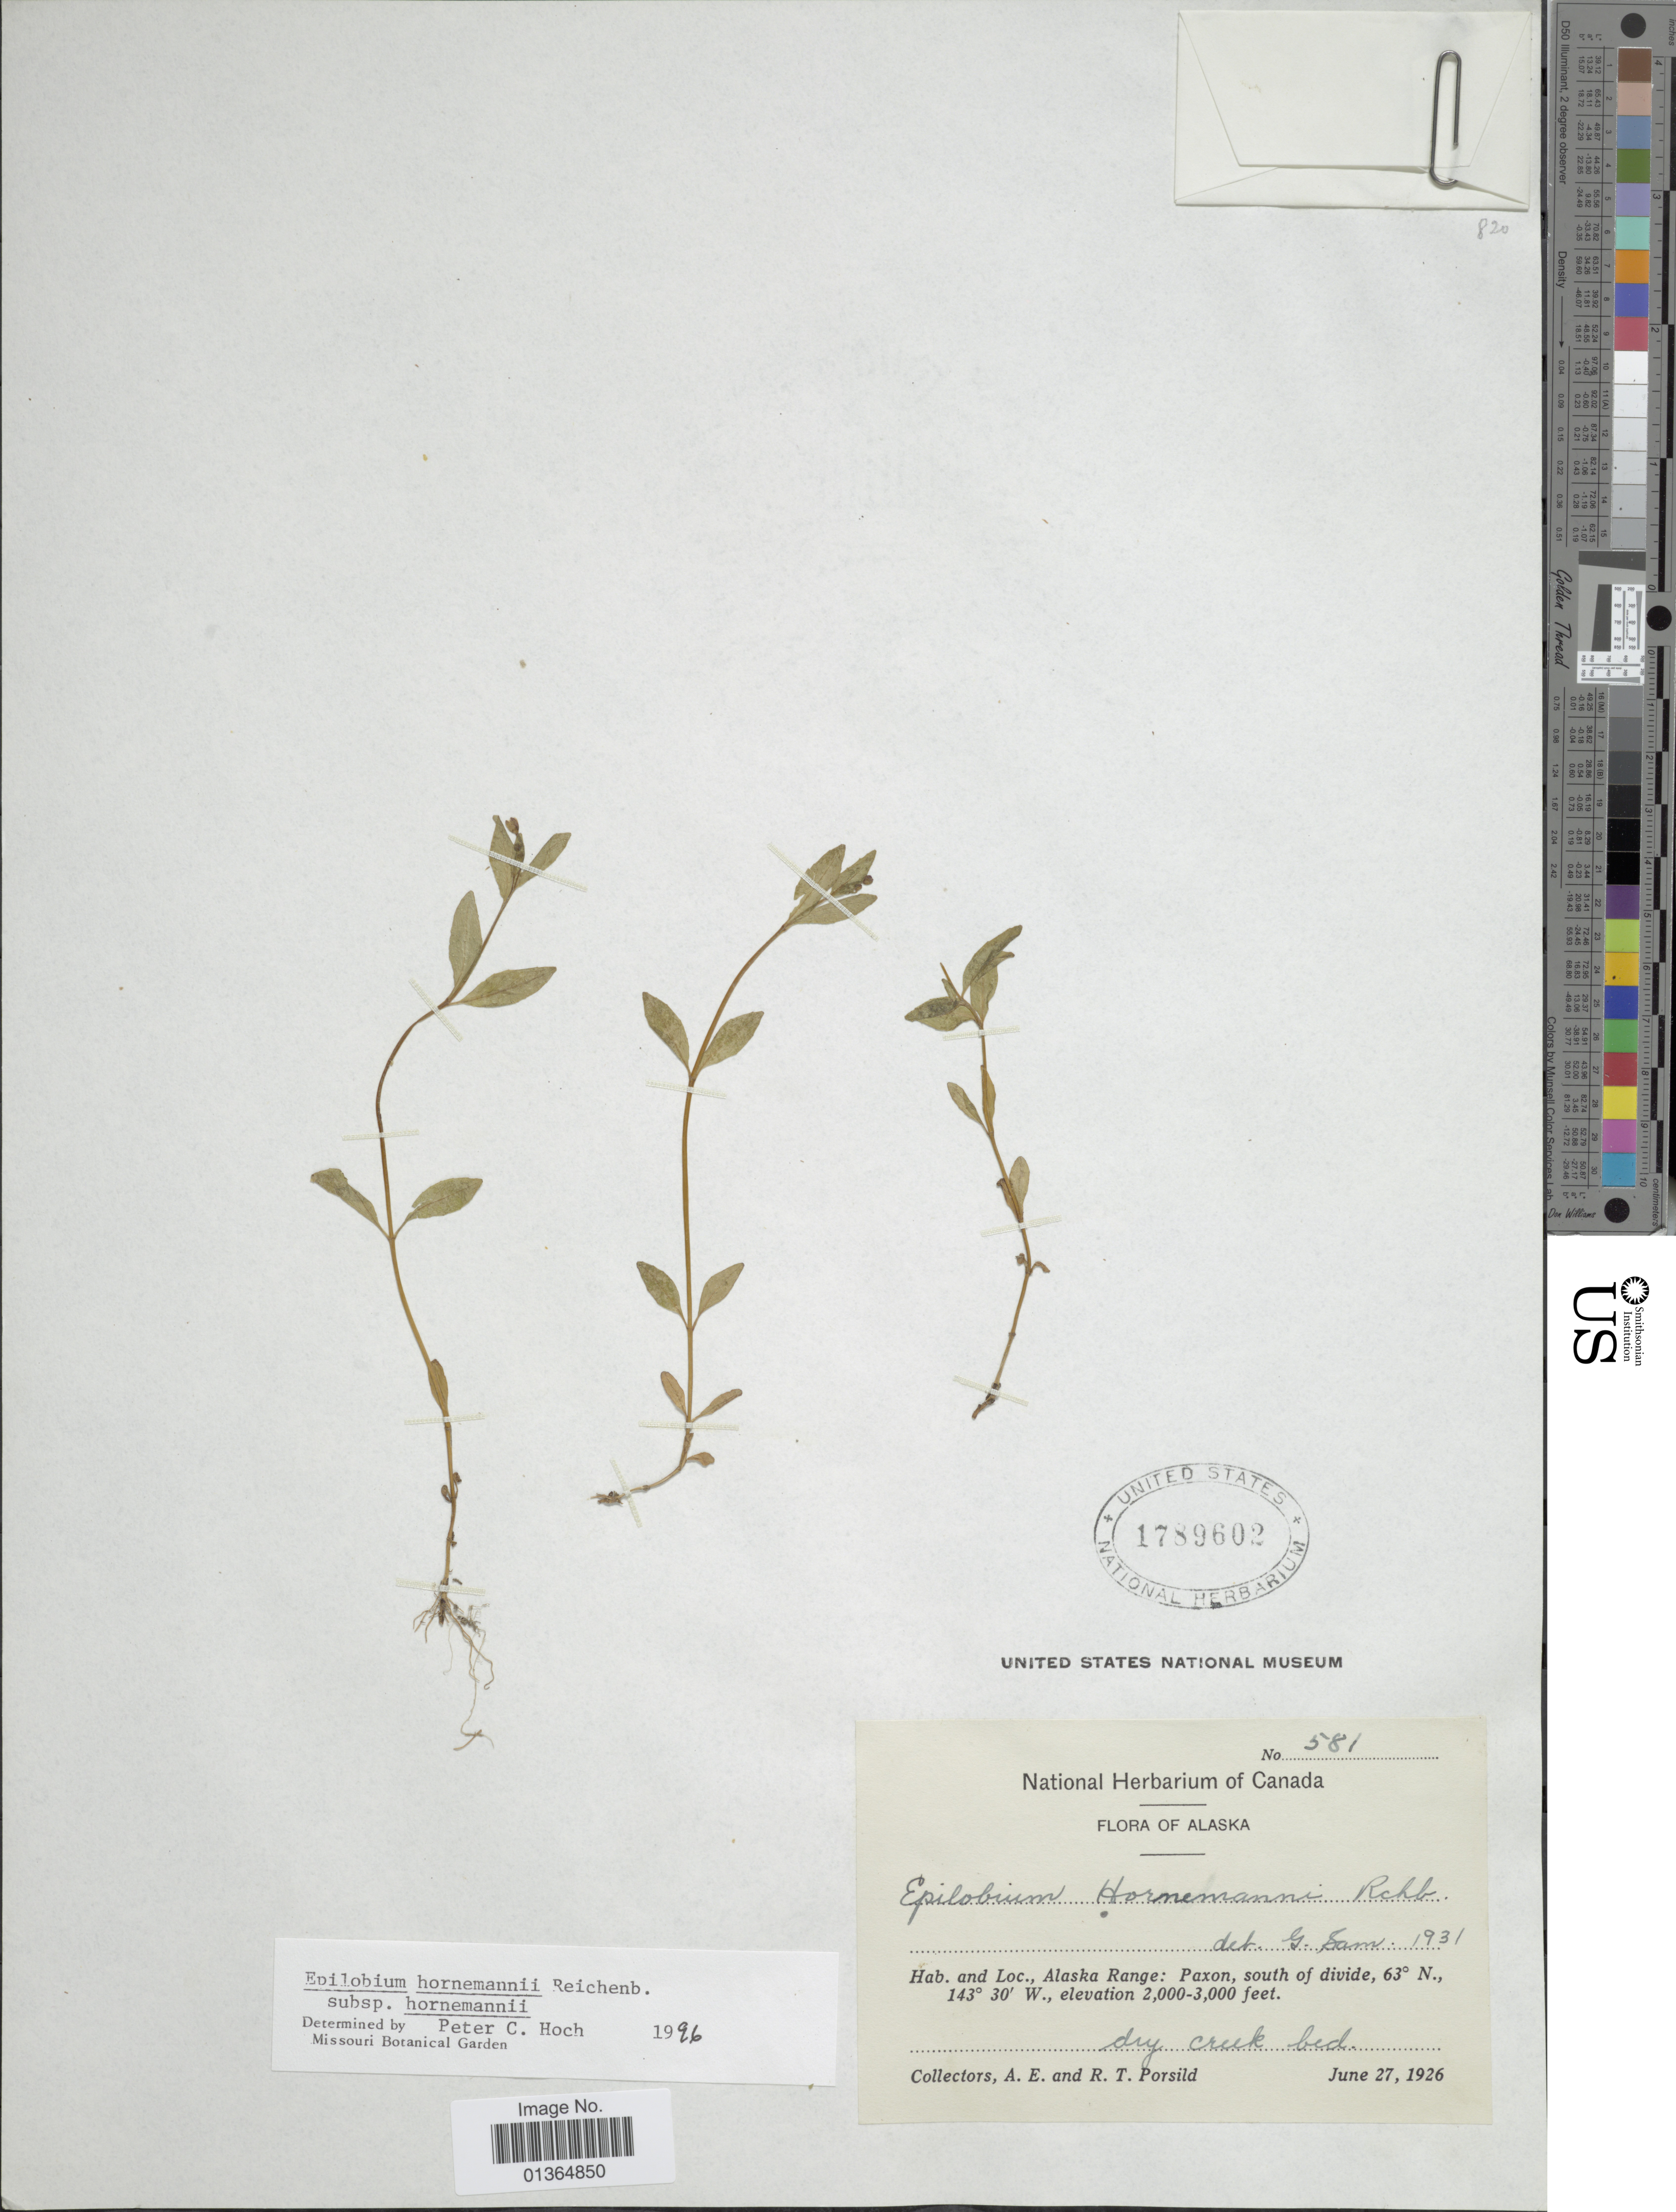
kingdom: Plantae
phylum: Tracheophyta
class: Magnoliopsida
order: Myrtales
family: Onagraceae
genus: Epilobium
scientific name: Epilobium hornemannii subsp. hornemannii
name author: Rchb.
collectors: A. E. Porsild & R. T. Porsild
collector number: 581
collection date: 1926-06-27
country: United States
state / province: Alaska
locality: Alaska Range: Paxon, south of divide.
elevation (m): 610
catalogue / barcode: US 1789602